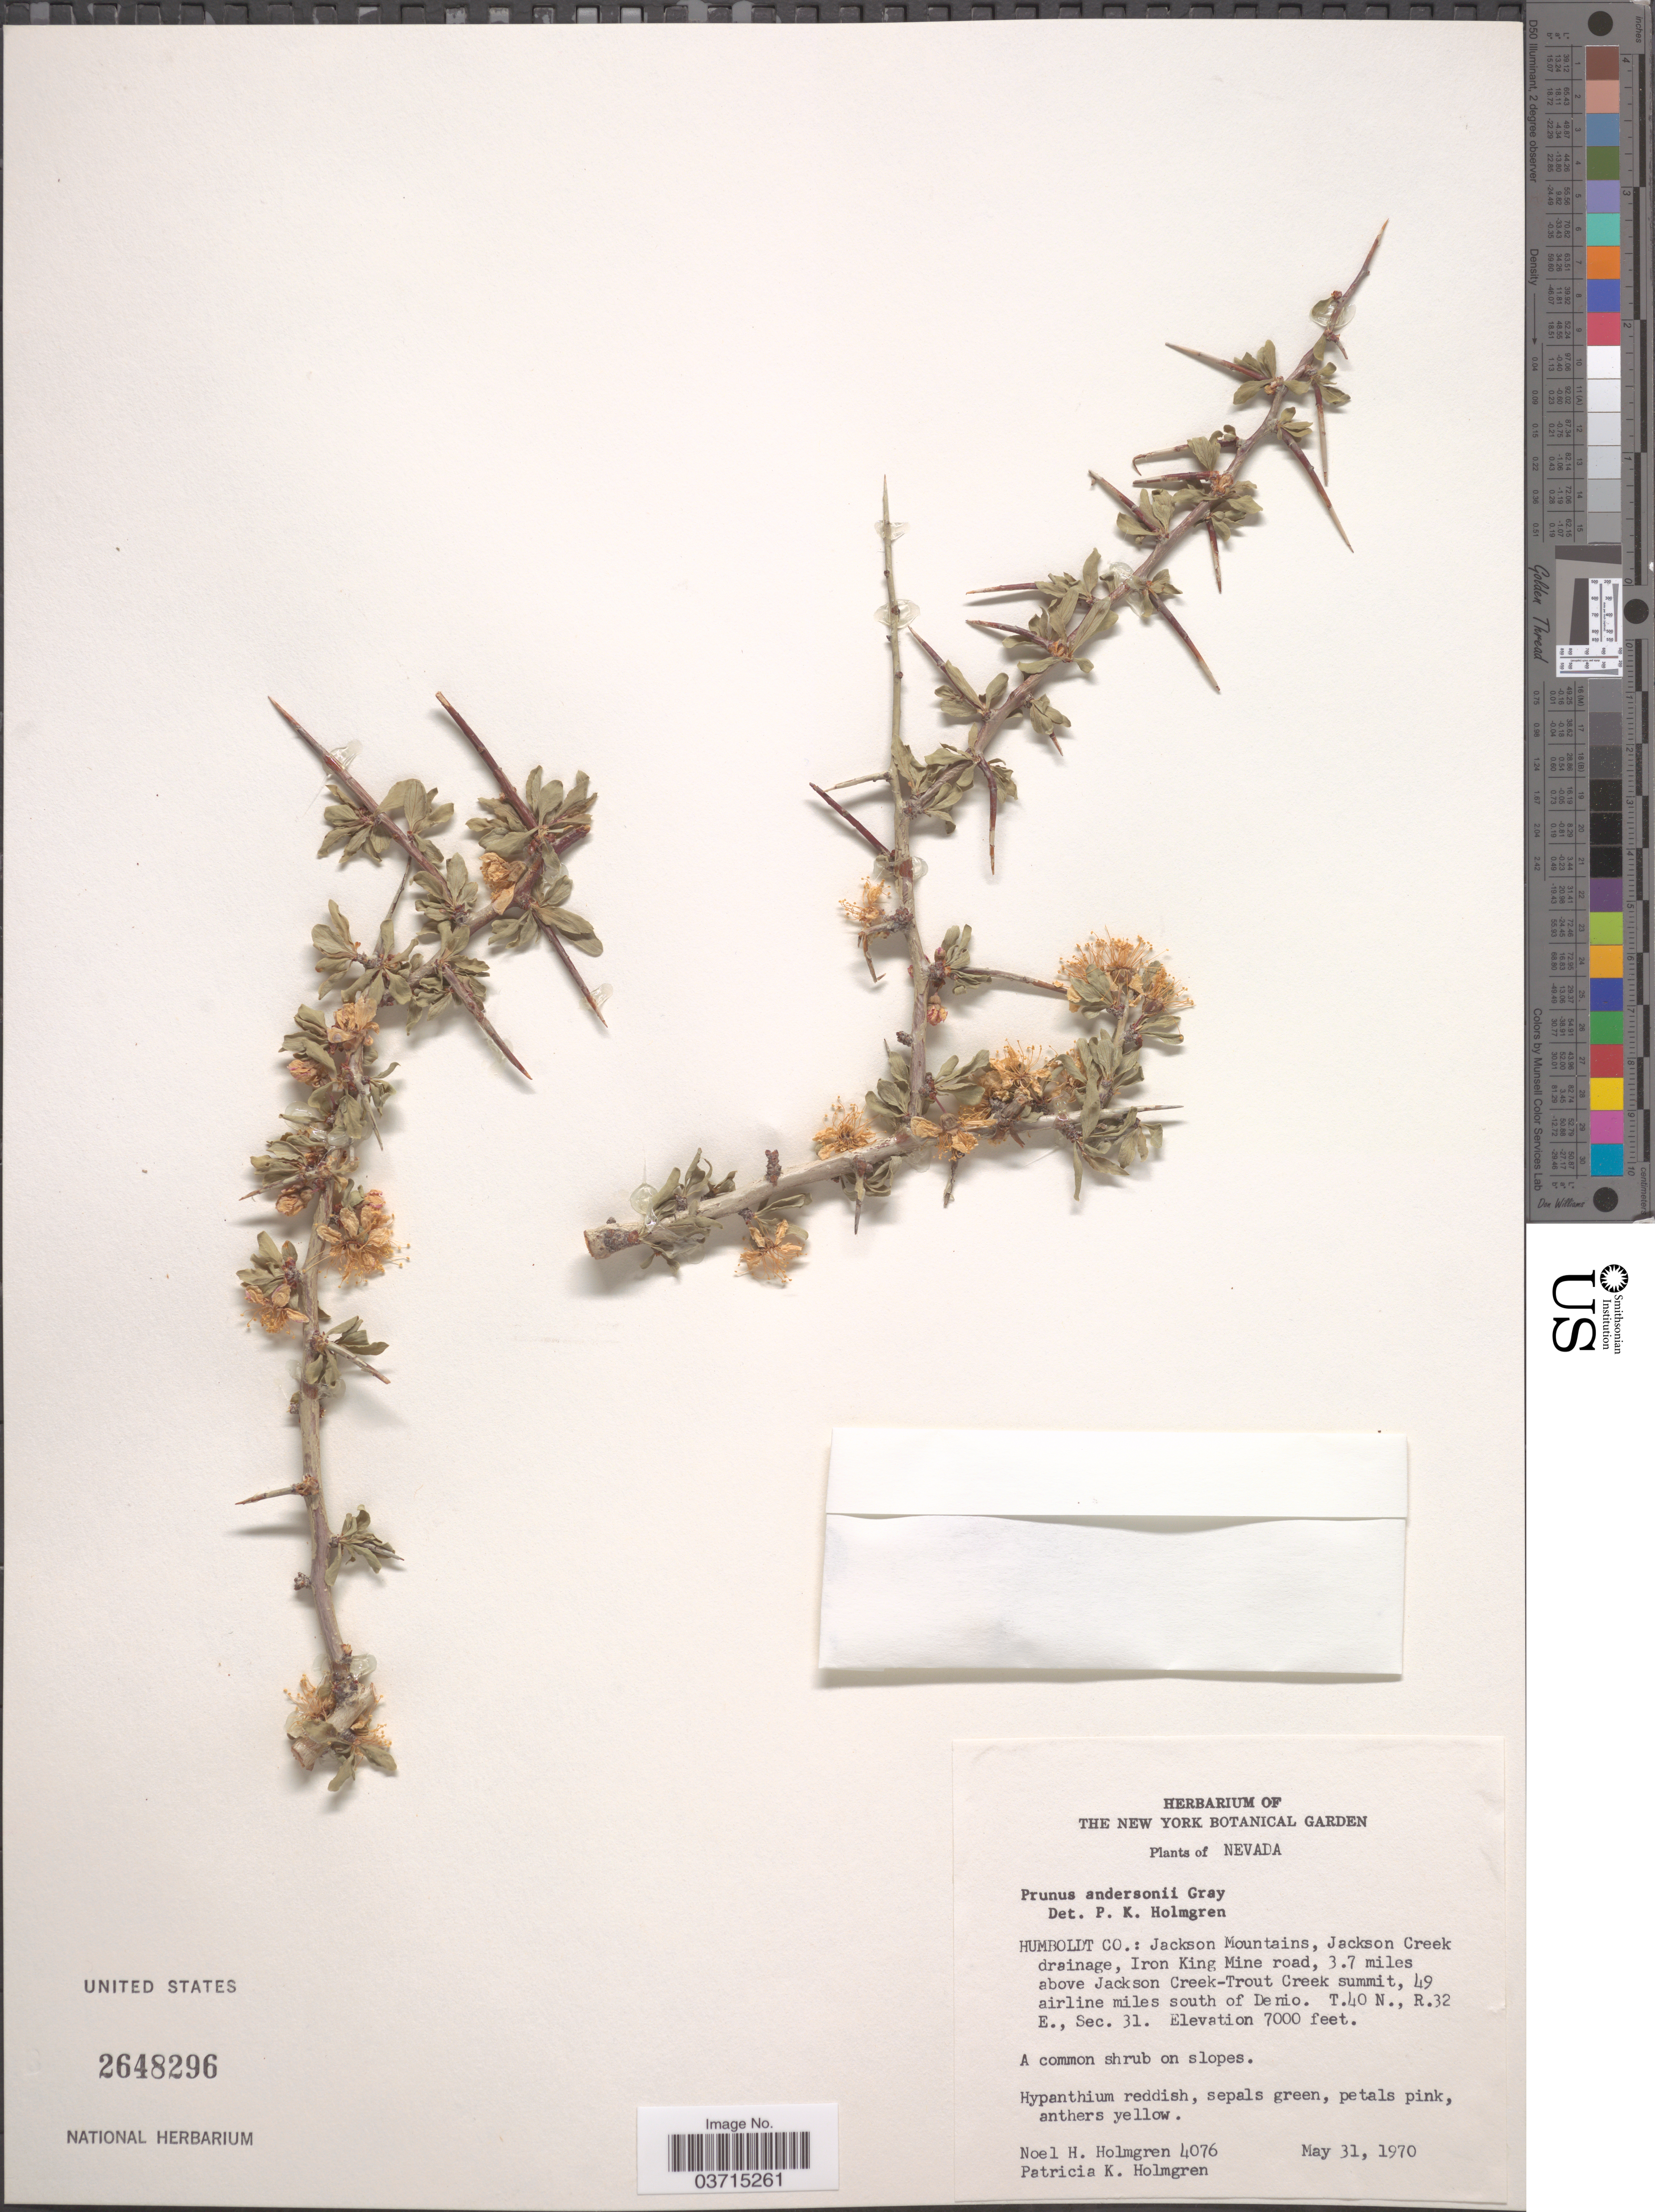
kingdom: Plantae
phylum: Tracheophyta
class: Magnoliopsida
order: Rosales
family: Rosaceae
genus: Prunus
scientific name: Prunus andersonii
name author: A. Gray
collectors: N. H. Holmgren & P. K. Holmgren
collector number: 4076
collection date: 1970-05-31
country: United States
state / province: Nevada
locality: Humboldt Co.: Jackson Mountains, Jackson Creek drainage, Iron King Mine road, 3.7 miles above Jackson Creek-Trout Creek summit, 49 airline miles south of Denio. T.40 N., R.32 E., Sec. 31.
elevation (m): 2134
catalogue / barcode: US 2648296